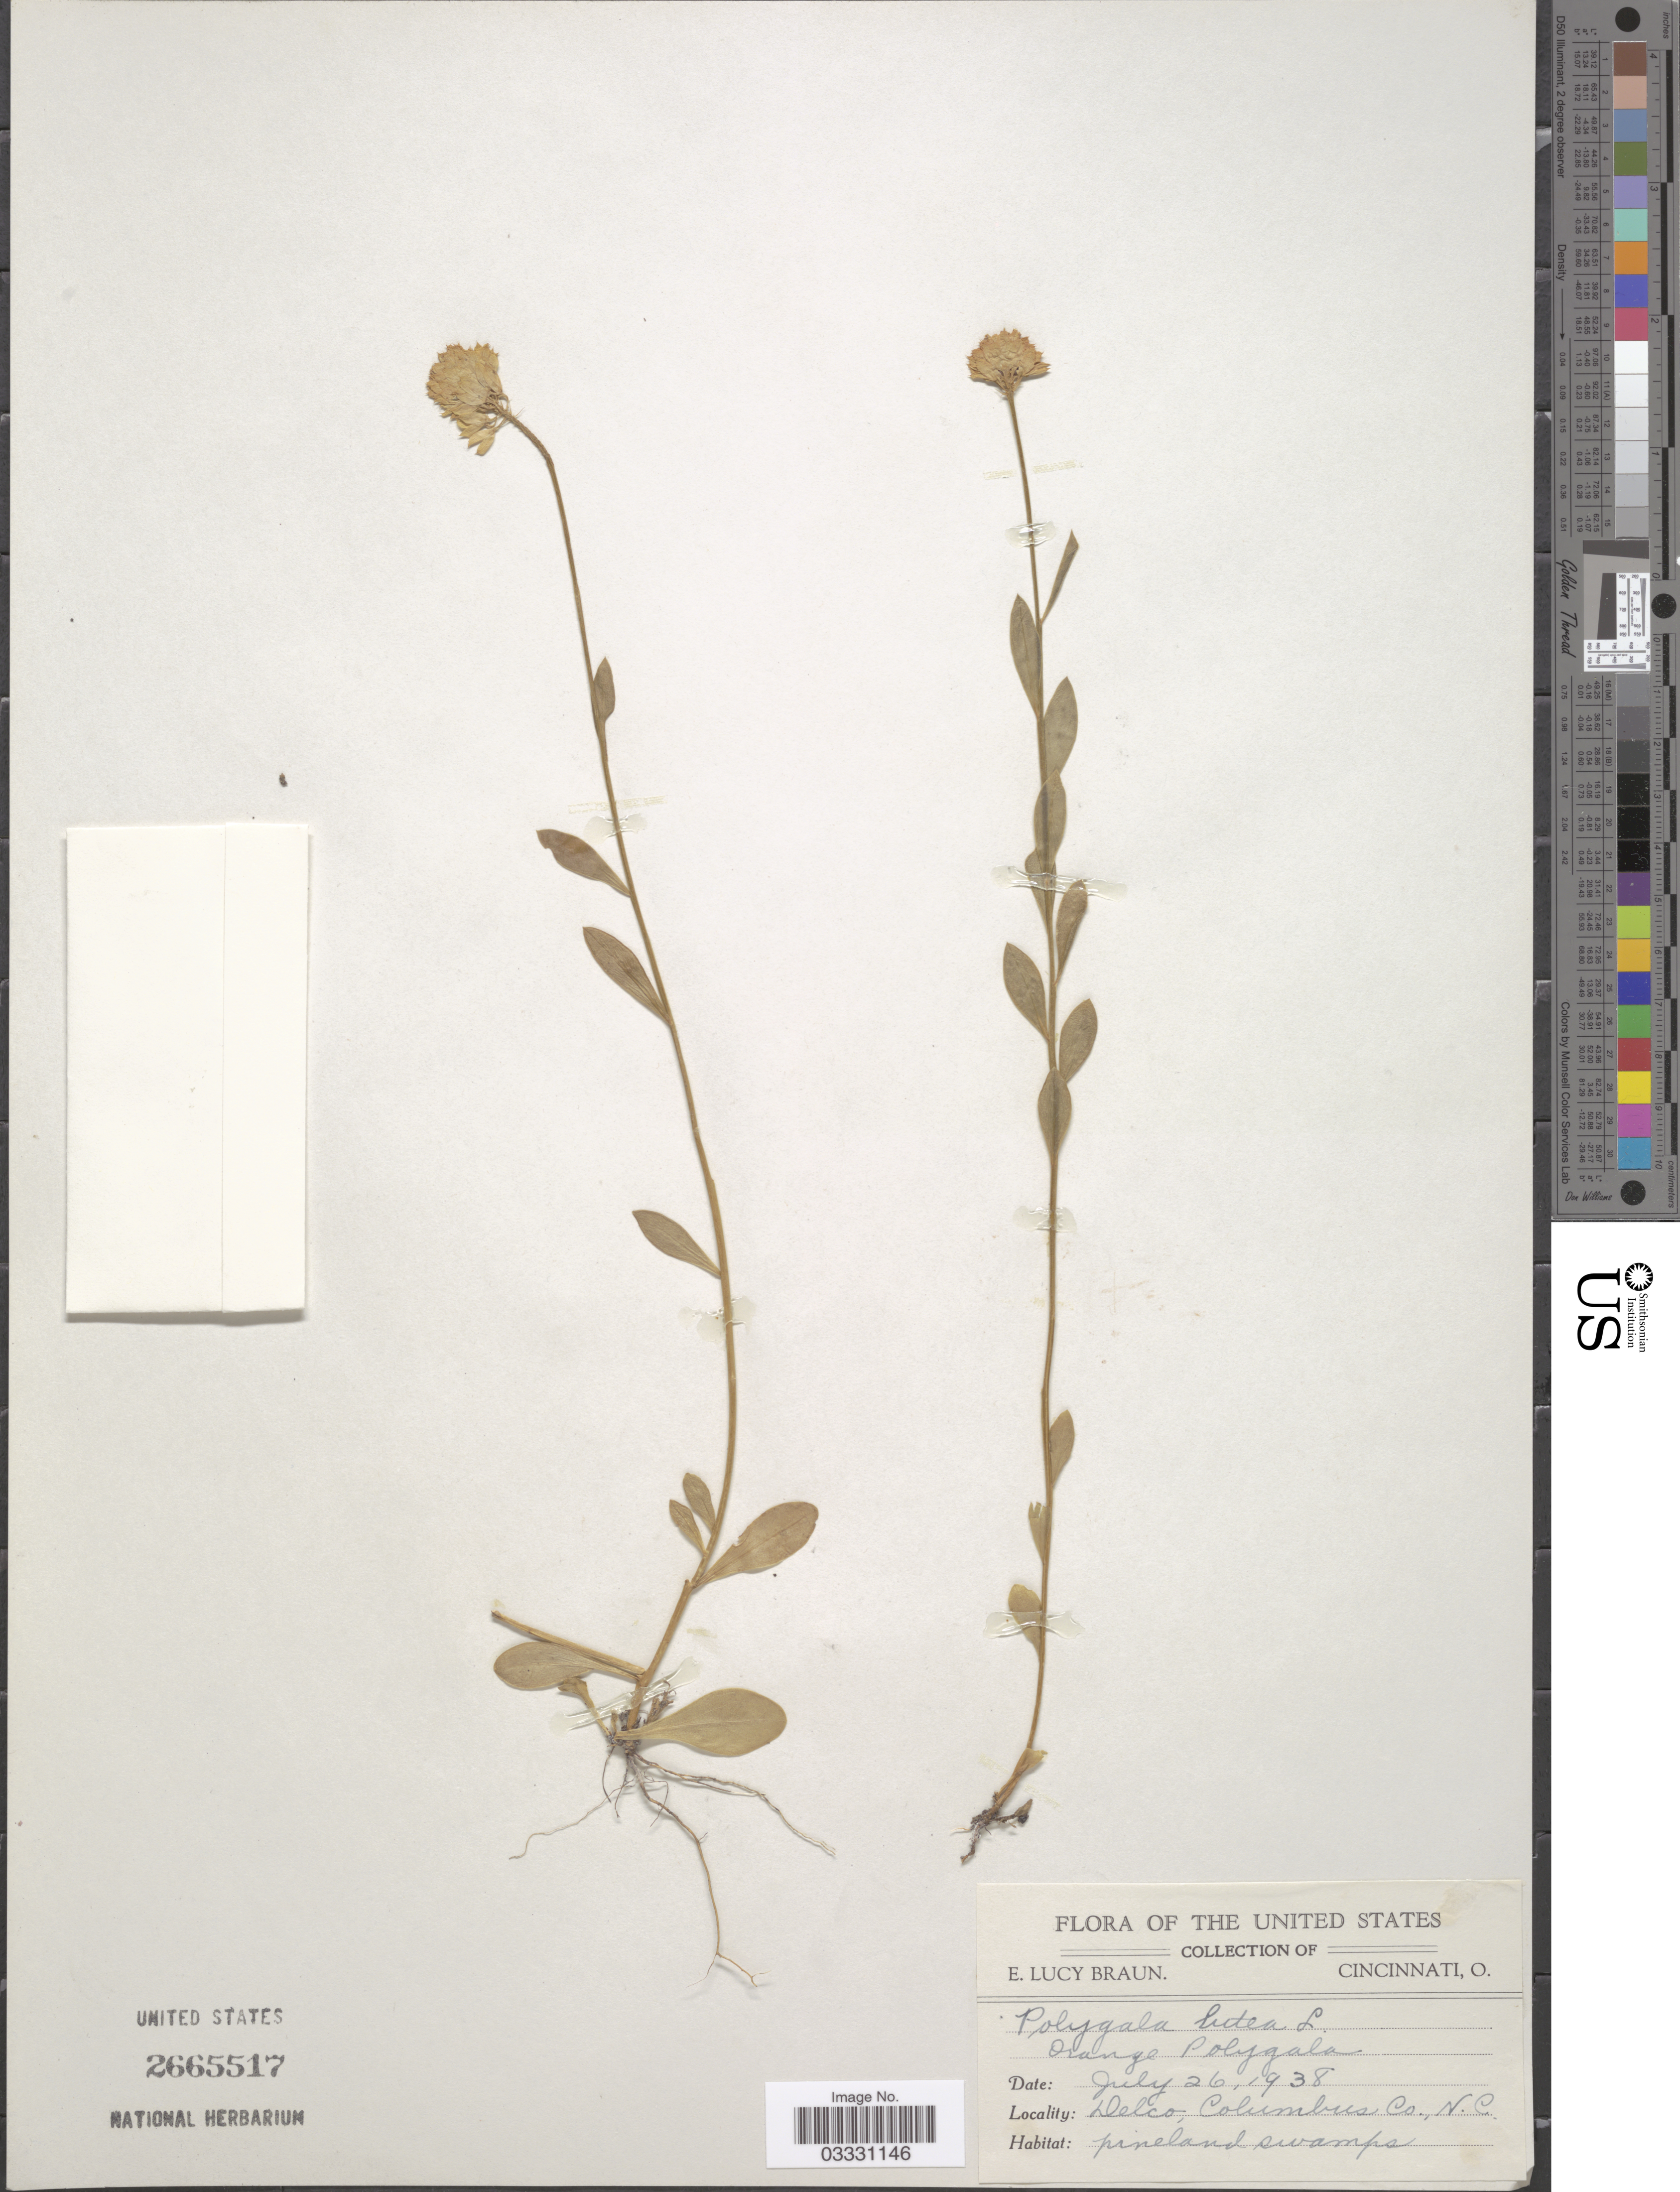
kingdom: Plantae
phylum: Tracheophyta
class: Magnoliopsida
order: Fabales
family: Polygalaceae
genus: Polygala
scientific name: Polygala lutea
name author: L.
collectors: E. L. Braun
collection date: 1938-07-26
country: United States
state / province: North Carolina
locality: Delco, Columbus Co.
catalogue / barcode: US 2665517